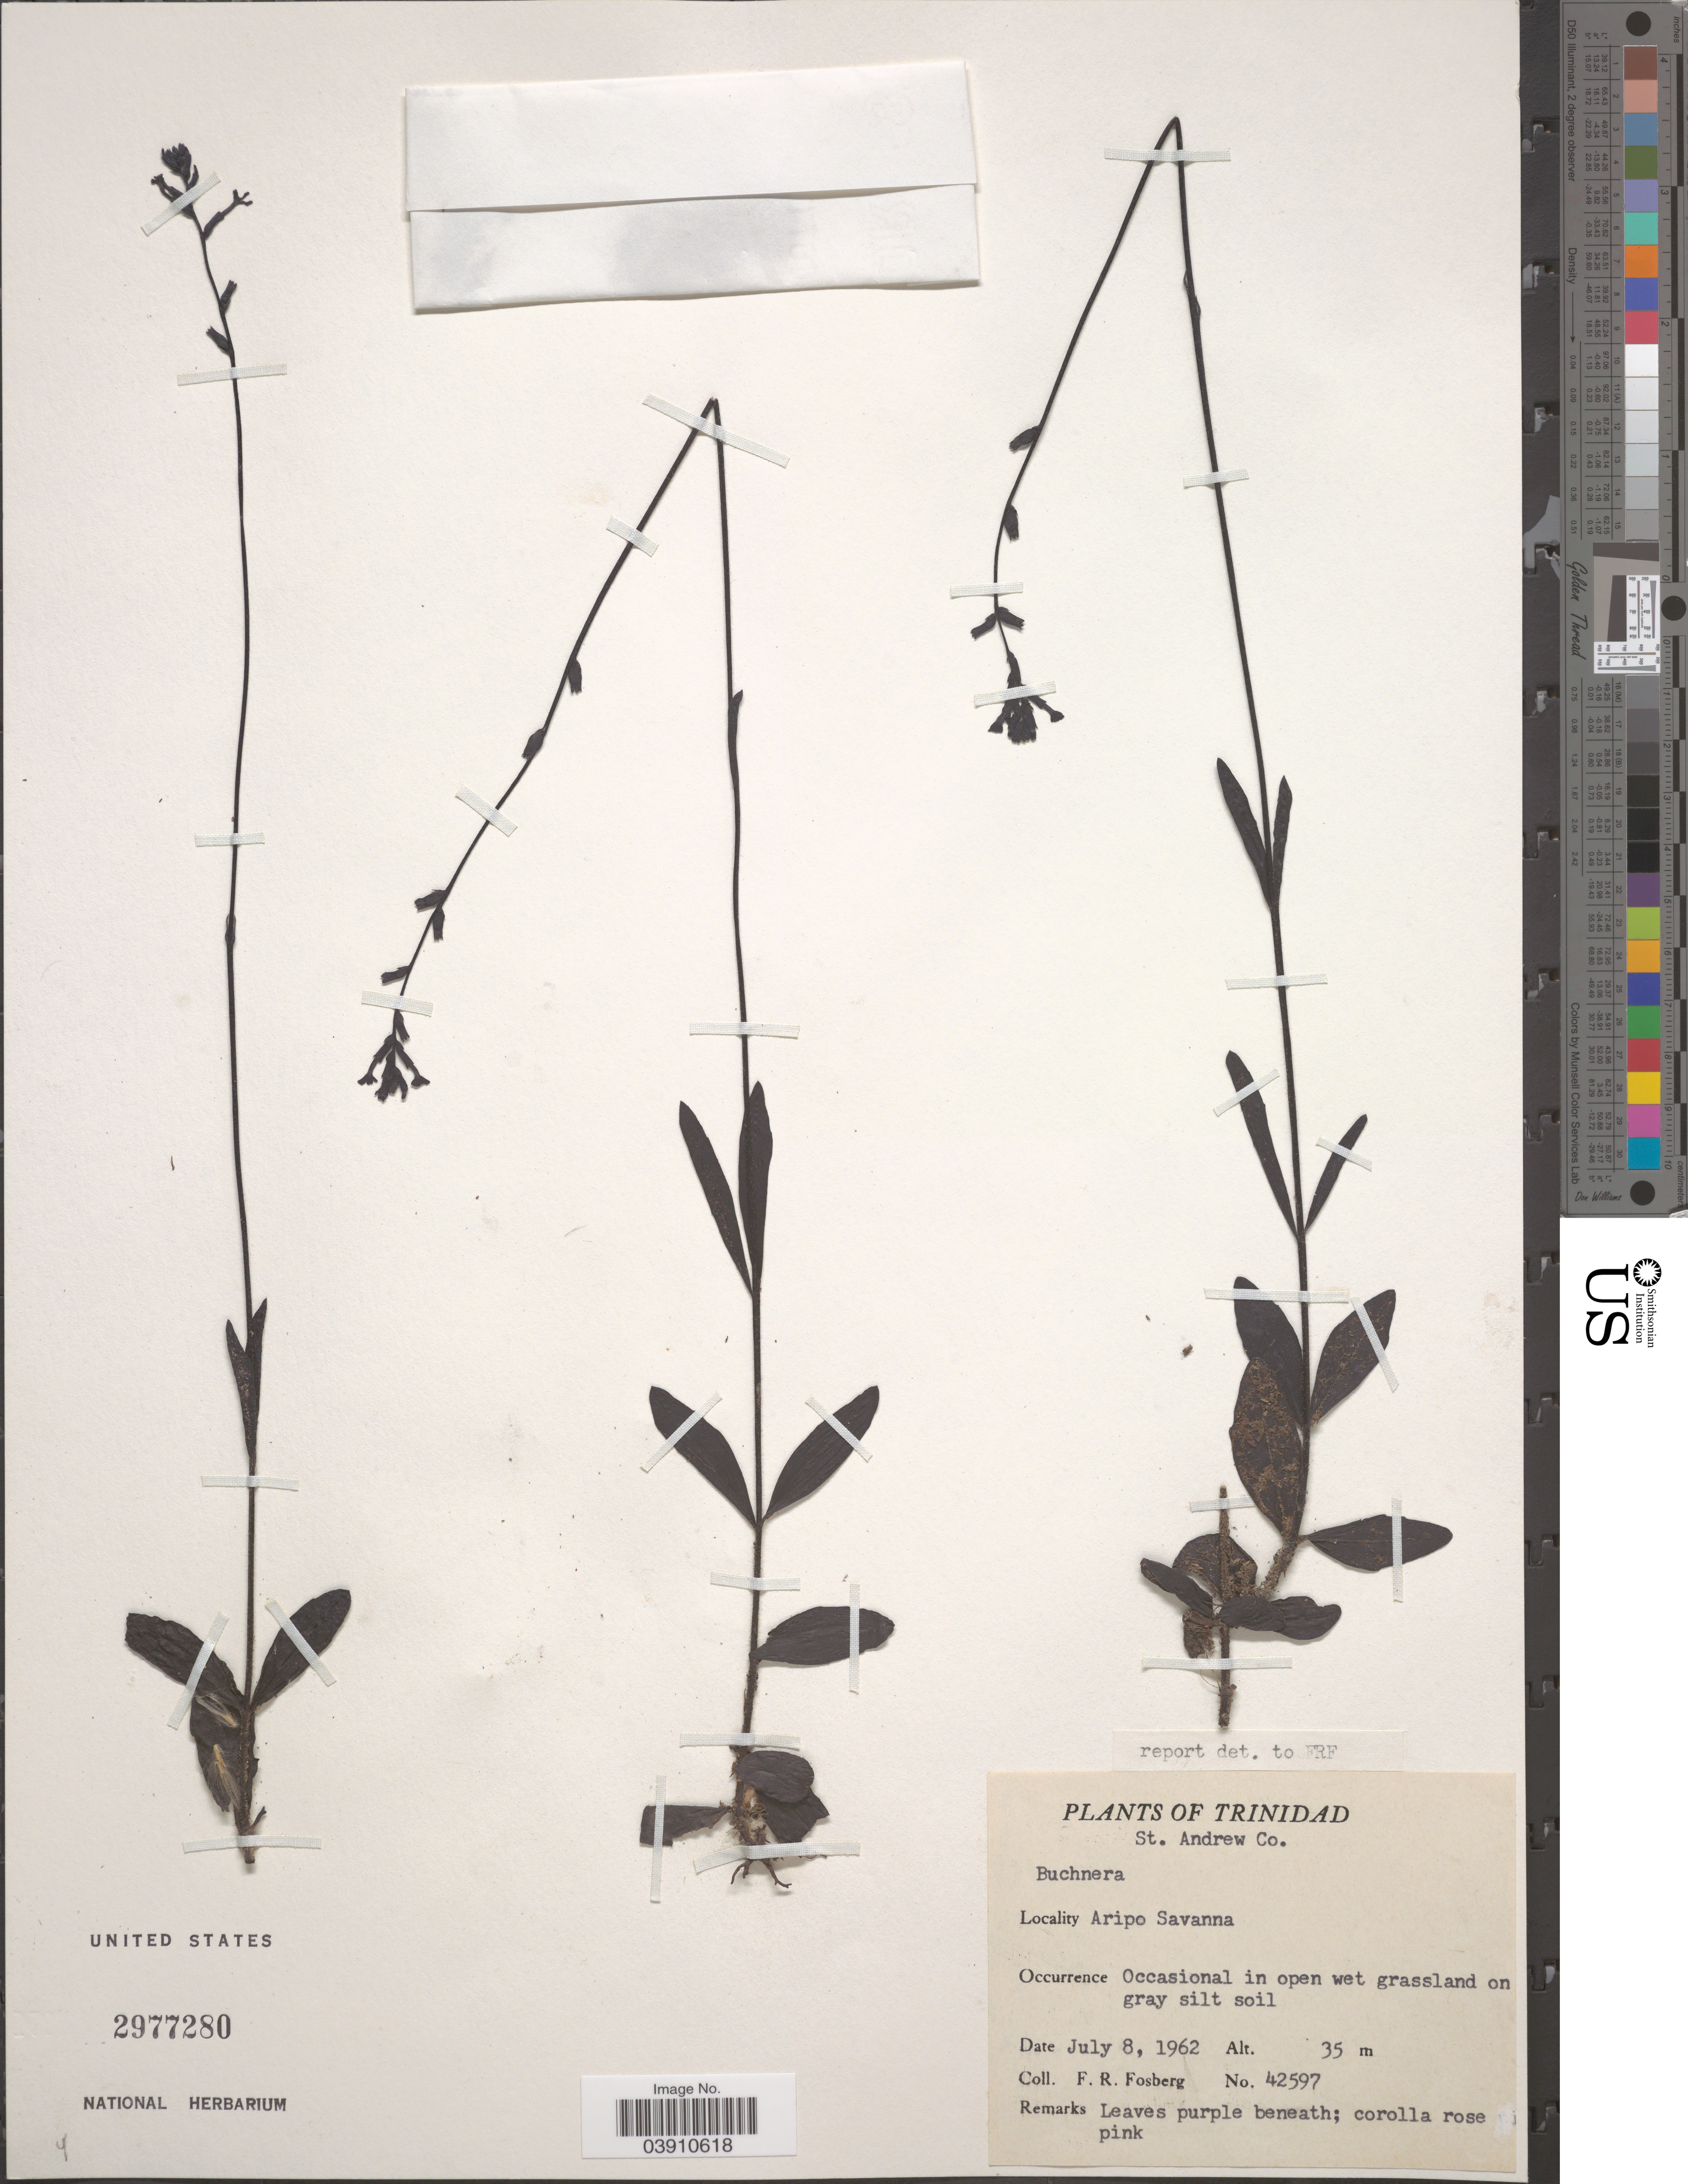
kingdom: Plantae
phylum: Tracheophyta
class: Magnoliopsida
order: Lamiales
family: Orobanchaceae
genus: Buchnera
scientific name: Buchnera sp.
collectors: F. R. Fosberg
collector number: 42597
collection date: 1962-07-08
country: Trinidad and Tobago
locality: Trinidad. St. Andrew Co. Aripo Savanna.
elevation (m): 35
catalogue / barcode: US 2977280